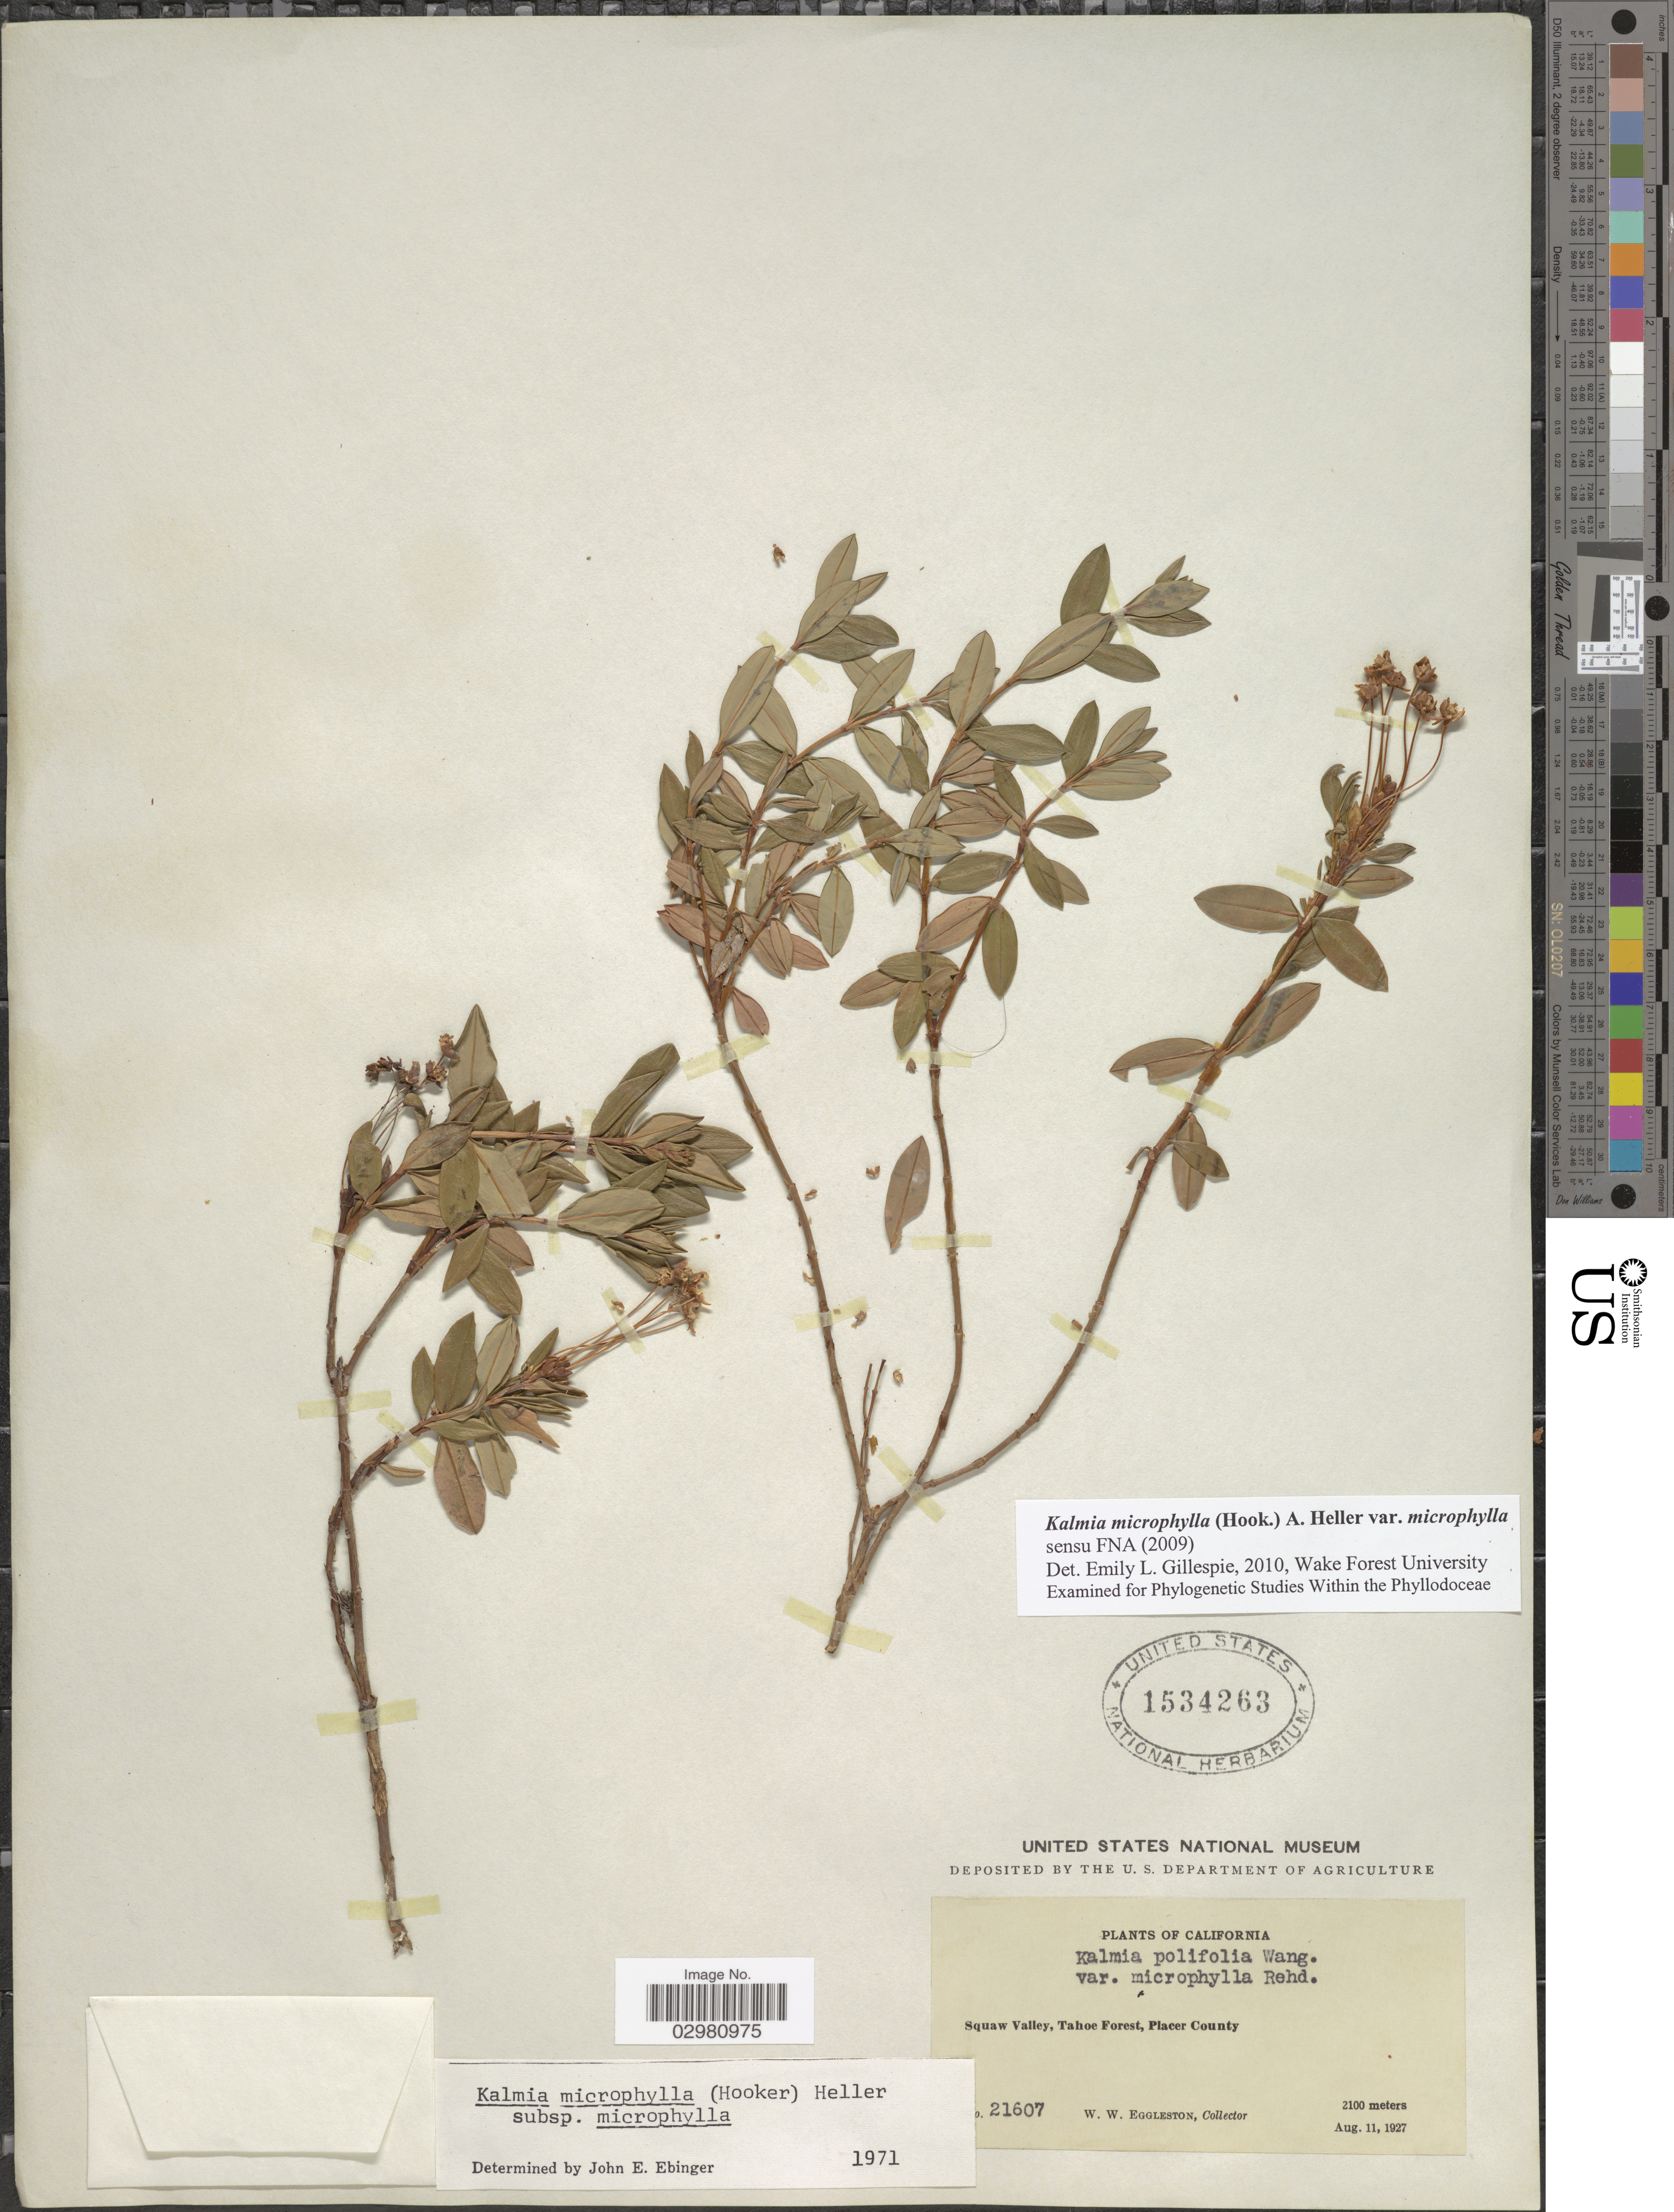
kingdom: Plantae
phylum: Tracheophyta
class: Magnoliopsida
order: Ericales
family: Ericaceae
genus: Kalmia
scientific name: Kalmia microphylla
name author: (Hook.) A. Heller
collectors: W. W. Eggleston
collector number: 21607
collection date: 1927-08-11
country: United States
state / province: California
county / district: Placer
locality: Squaw Valley, Tahoe Forest, Placer County.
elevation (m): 2100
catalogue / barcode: US 1534263